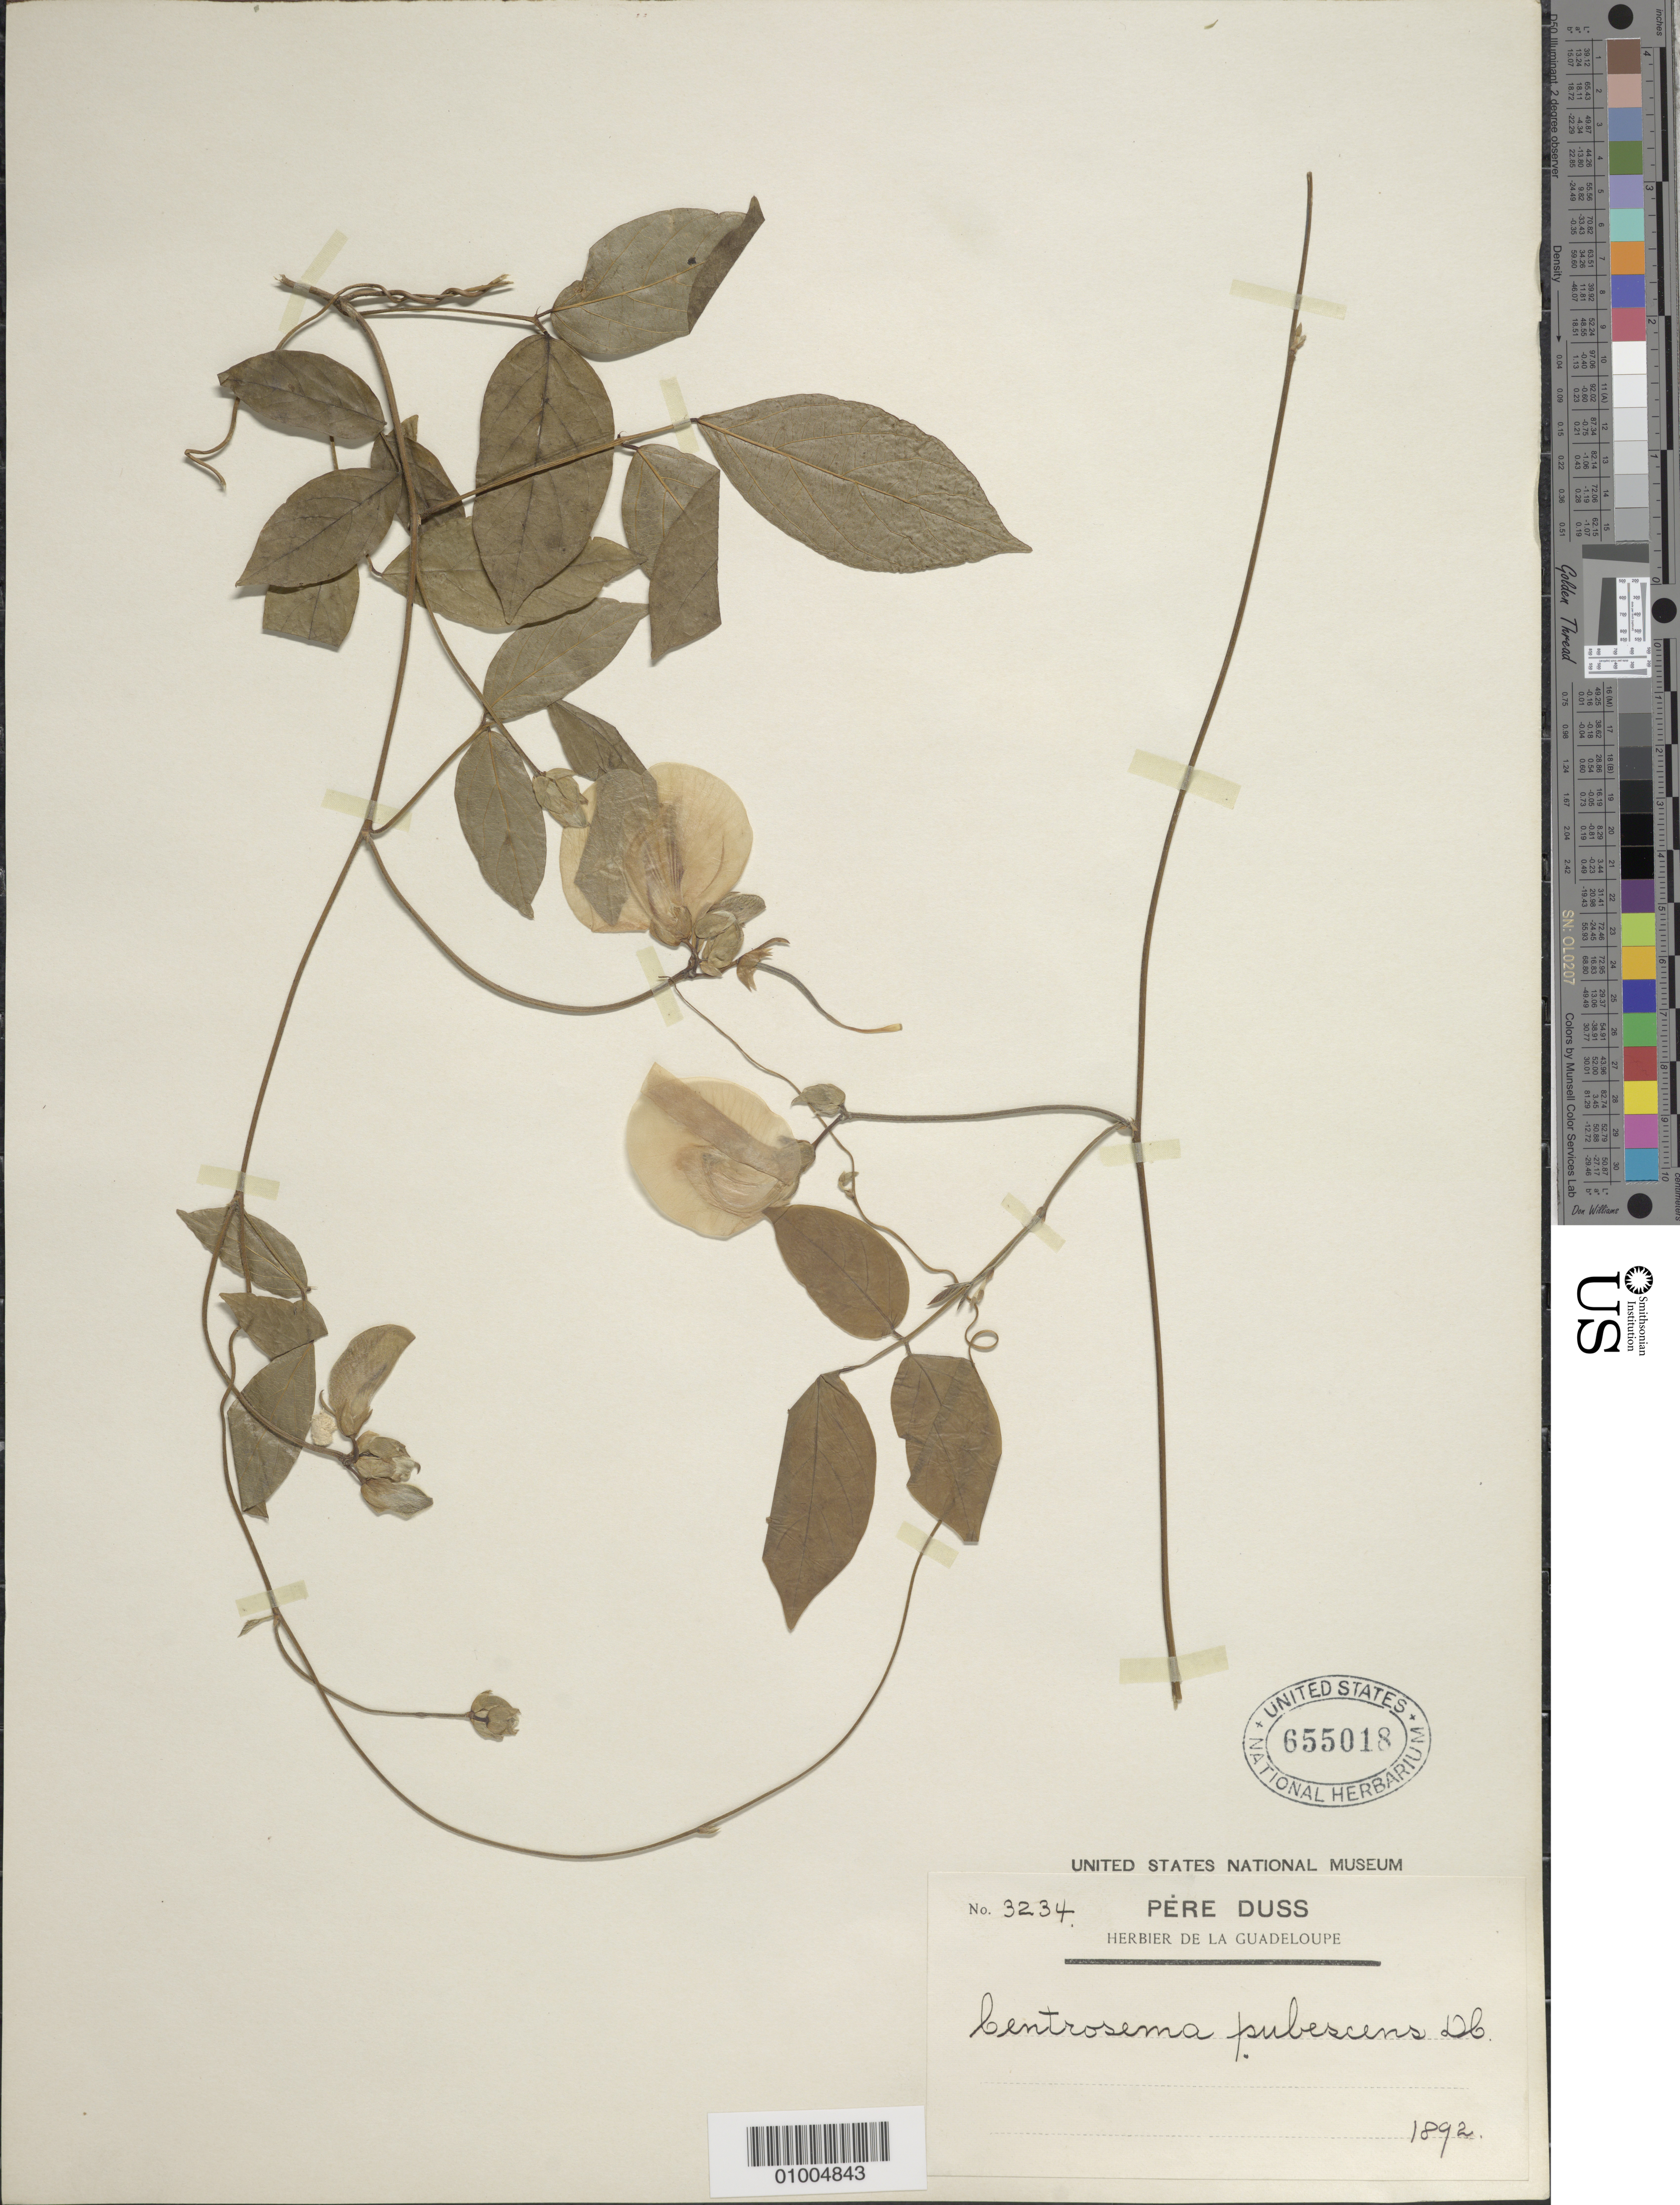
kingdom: Plantae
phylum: Tracheophyta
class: Magnoliopsida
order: Fabales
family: Fabaceae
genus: Centrosema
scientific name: Centrosema pubescens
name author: Benth.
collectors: Père Duss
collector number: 3234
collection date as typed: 1892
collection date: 1892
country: Guadeloupe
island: Basse Terre [Guadeloupe]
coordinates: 0 N, 0 E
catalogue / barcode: US 655018